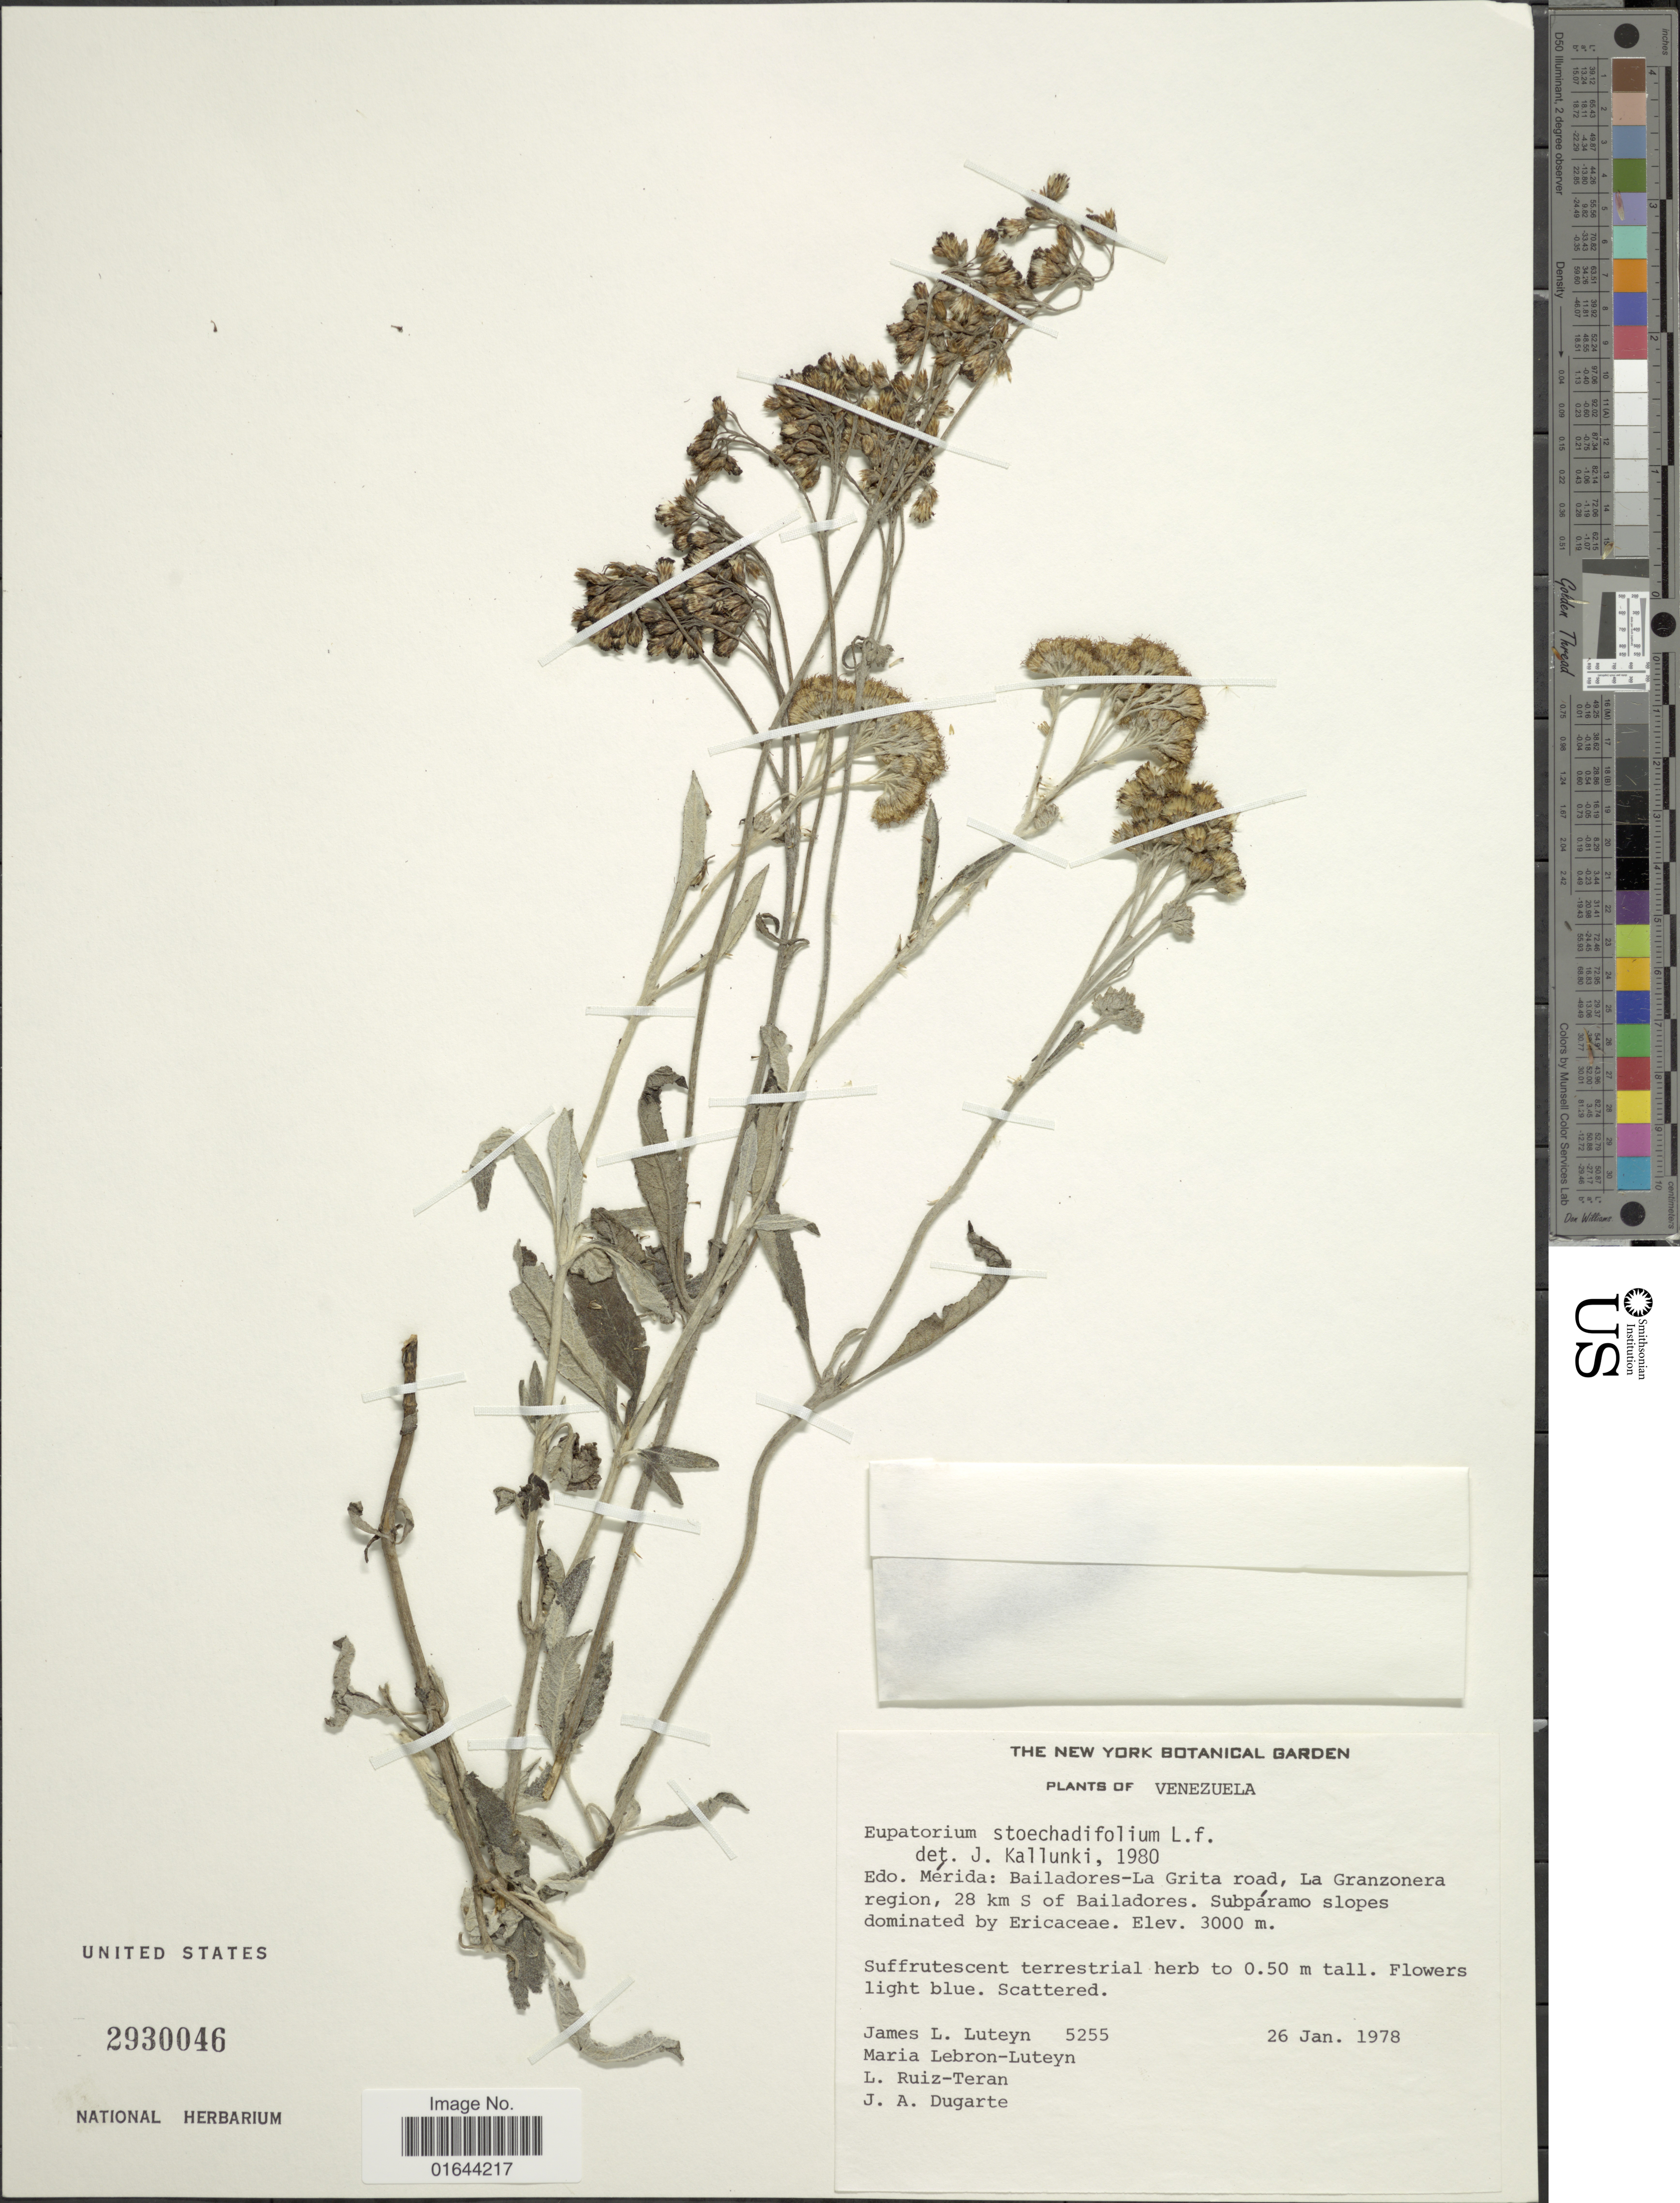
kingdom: Plantae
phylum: Tracheophyta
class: Magnoliopsida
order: Asterales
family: Asteraceae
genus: Lourteigia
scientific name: Lourteigia stoechadifolia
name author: (L. f.) R.M. King & H. Rob.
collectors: J. L. Luteyn, M. L. Lebrón-Luteyn, L. E. Ruíz-Terán & J. Dugarte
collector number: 5255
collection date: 1978-01-26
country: Venezuela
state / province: Mérida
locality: Edo, Merida: Bailadores-La Grita road. La Granzonera region, 28 km S of Bailadores.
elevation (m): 3000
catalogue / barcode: US 2930046